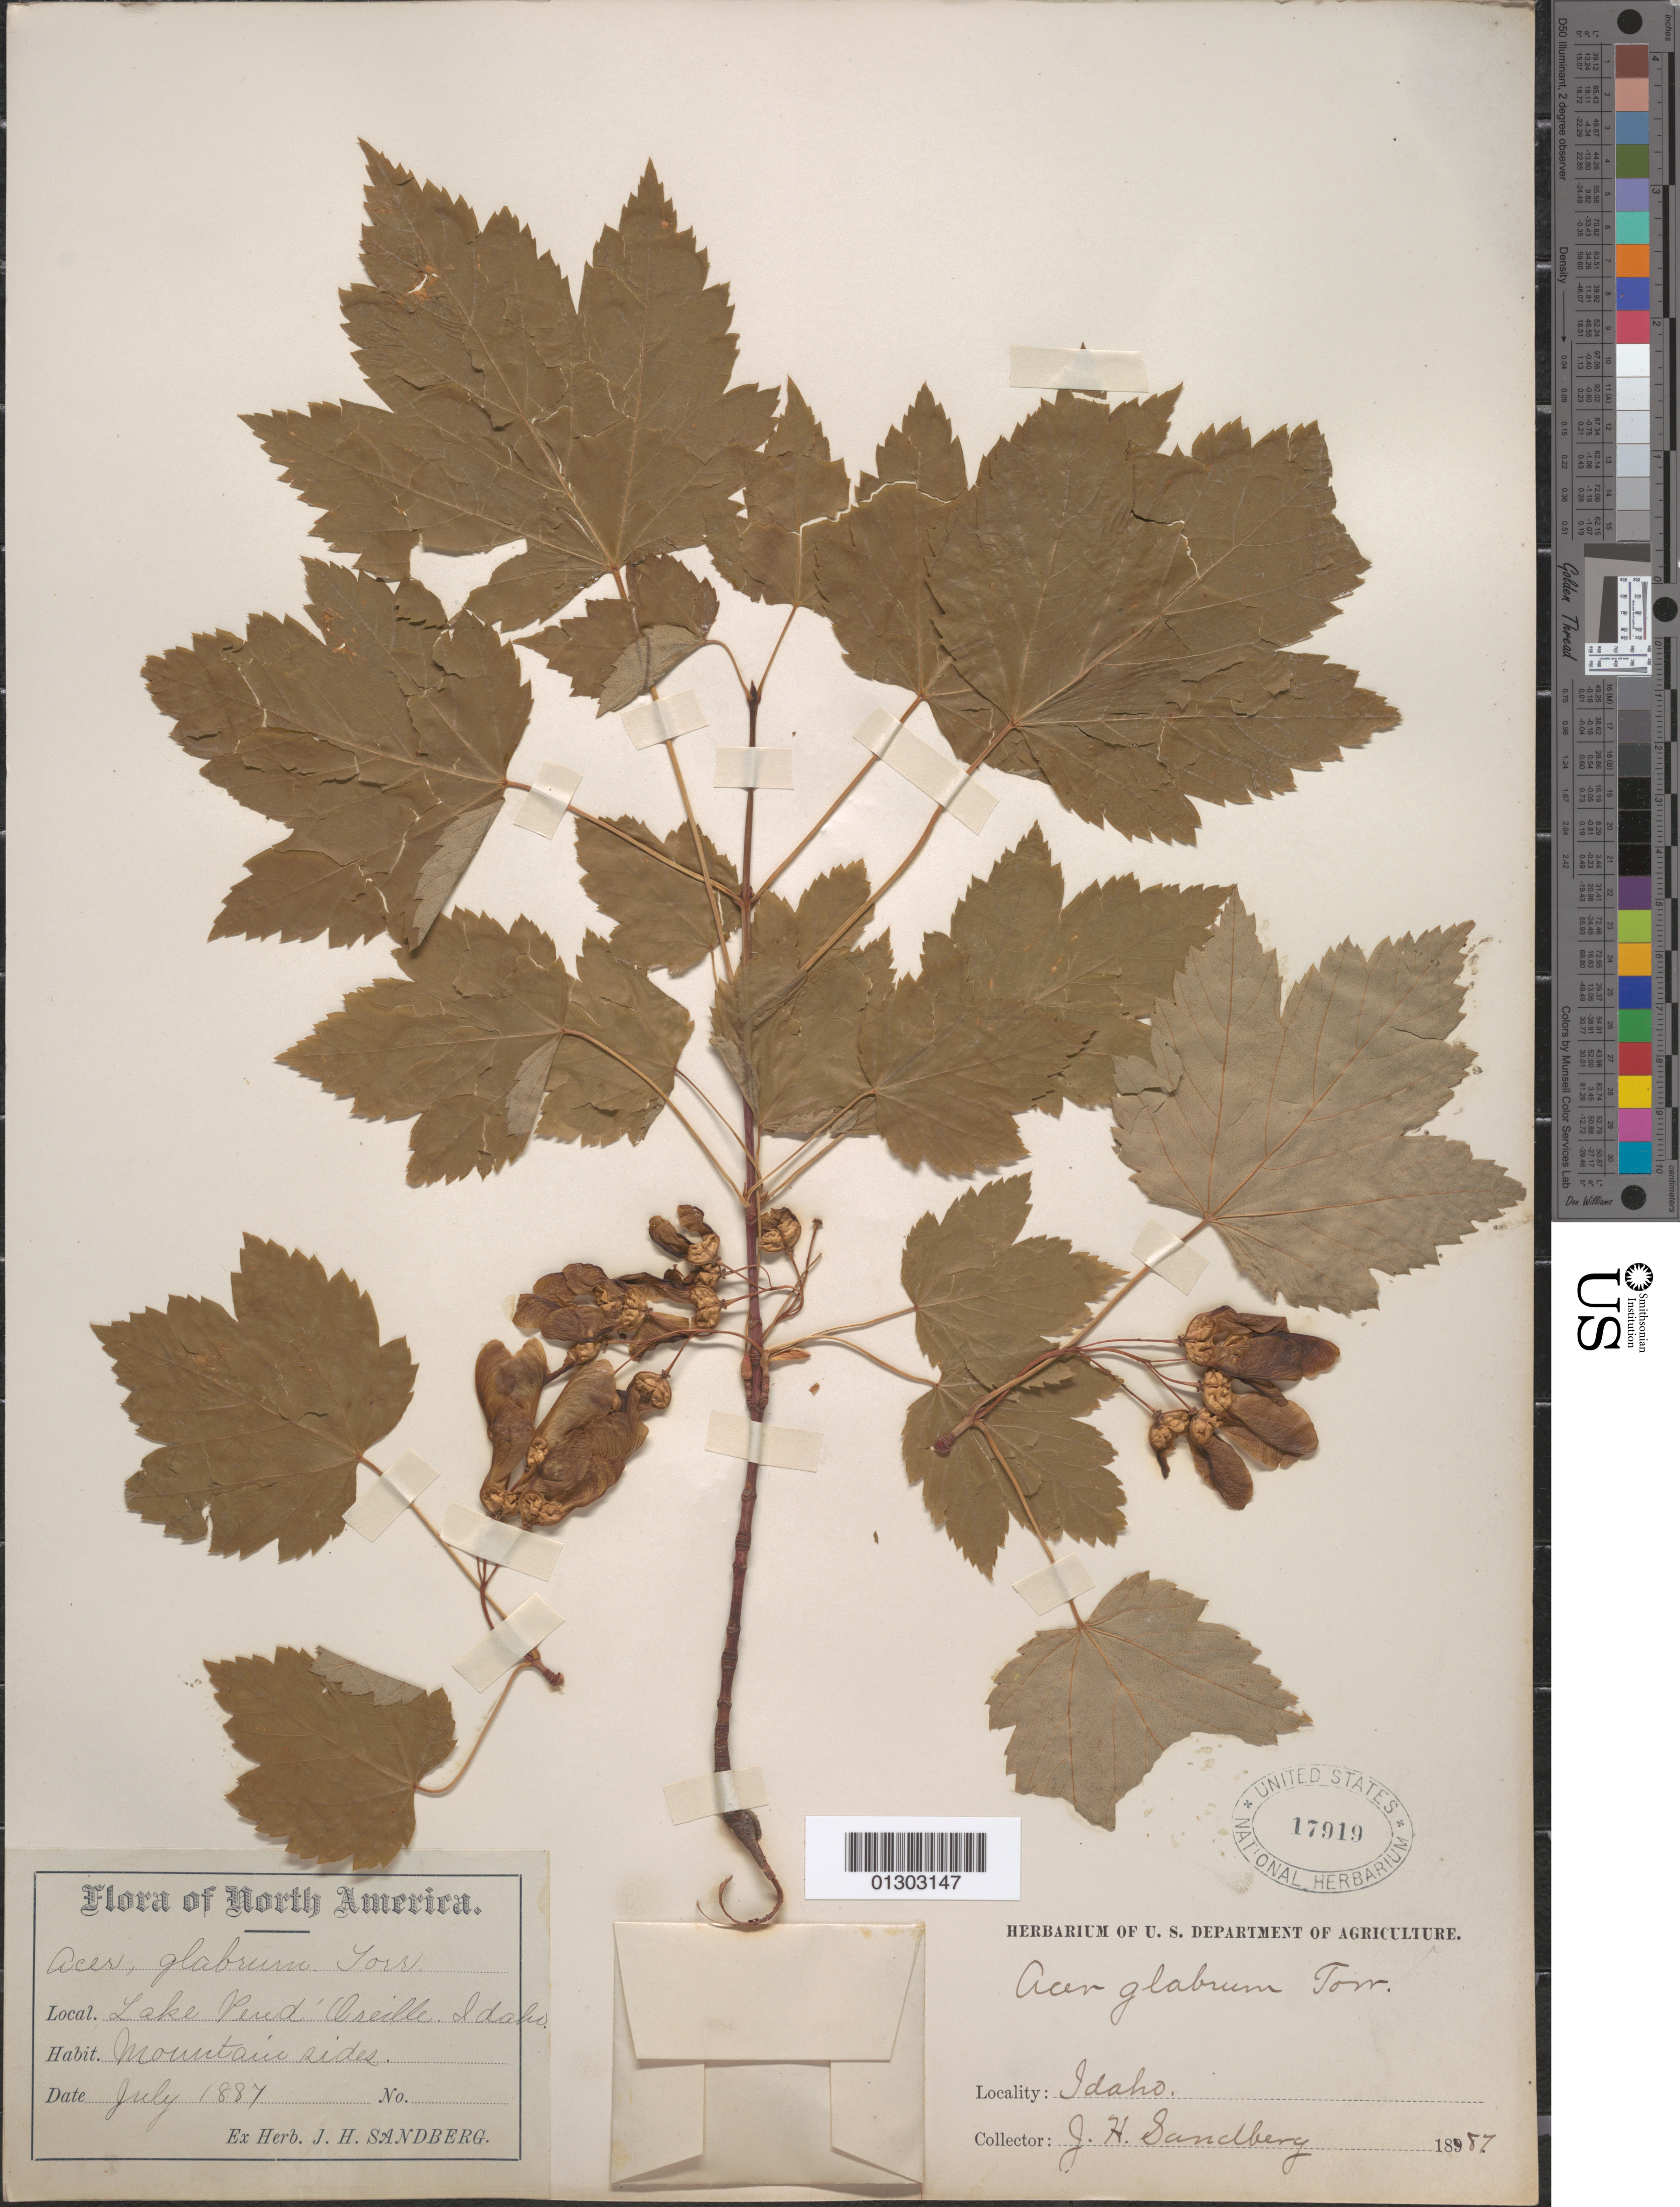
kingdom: Plantae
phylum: Tracheophyta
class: Magnoliopsida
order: Sapindales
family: Sapindaceae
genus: Acer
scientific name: Acer glabrum var. douglasii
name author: (Hook.) Dippel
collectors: ex. herb. J. H. Sandberg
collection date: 1887-07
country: United States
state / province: Idaho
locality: Lake Peu d'Oreille.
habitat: Mountain sides.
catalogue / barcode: US 17919